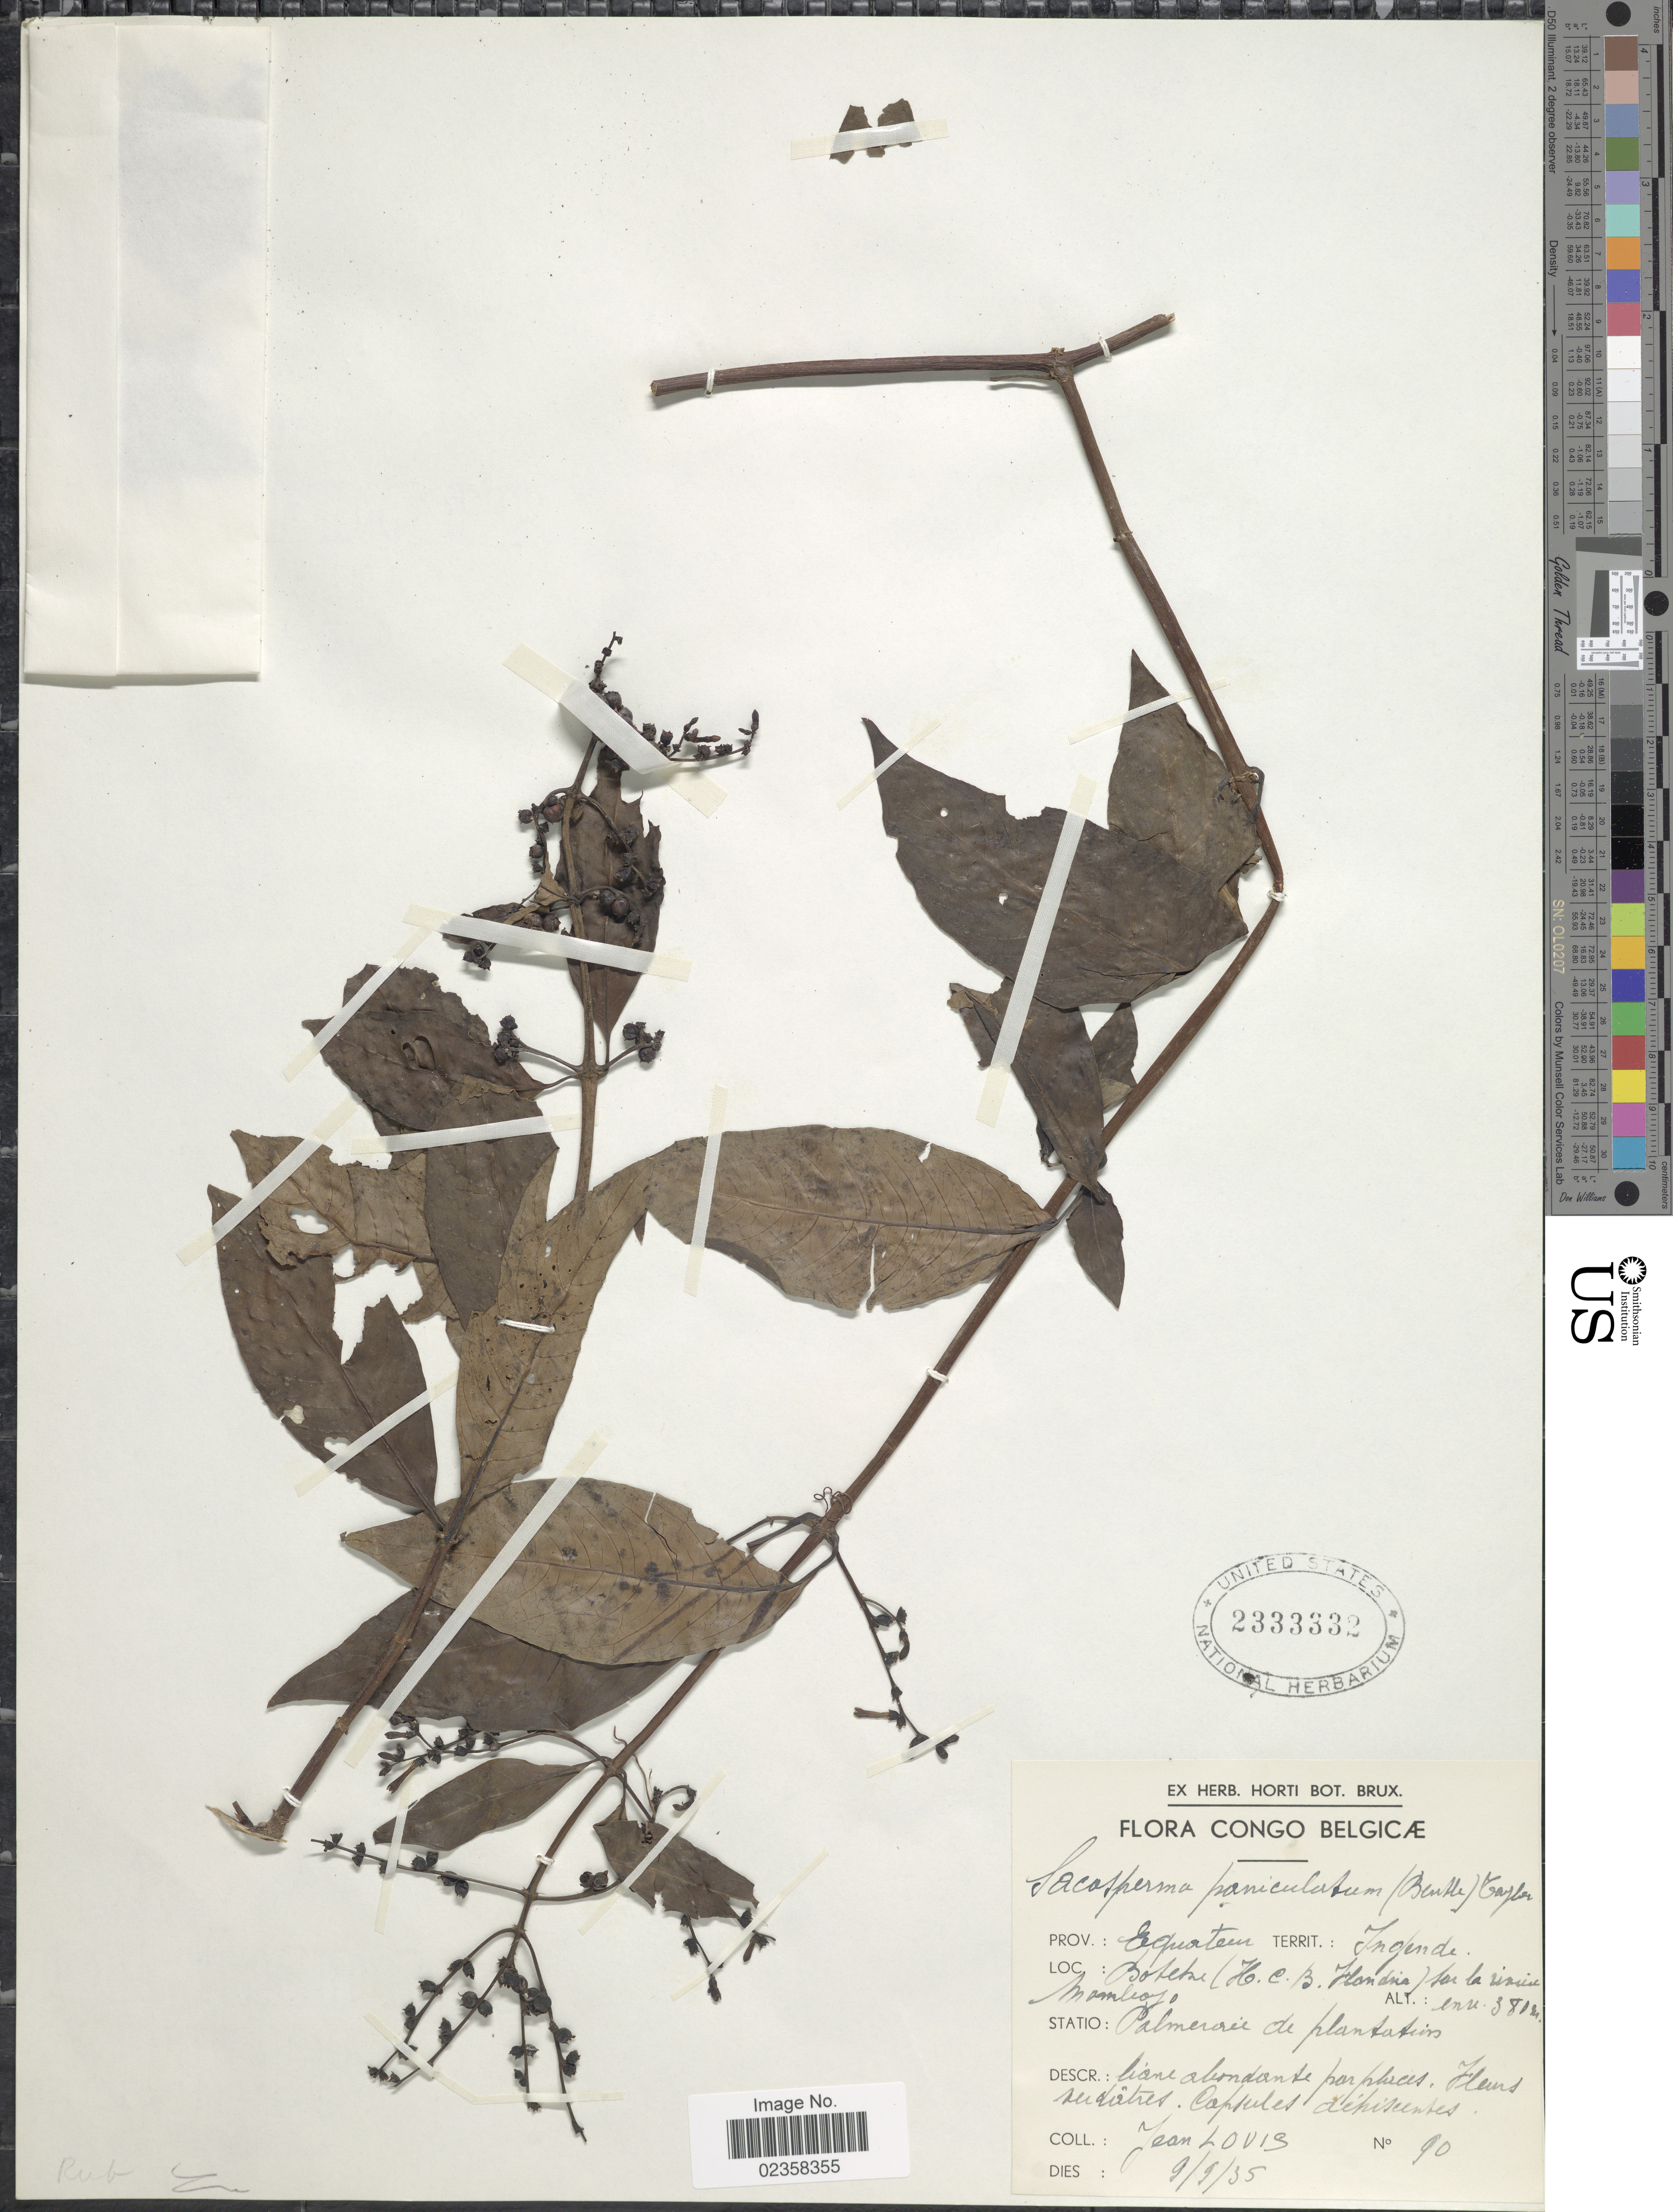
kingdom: Plantae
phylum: Tracheophyta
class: Magnoliopsida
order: Gentianales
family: Rubiaceae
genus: Sacosperma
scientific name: Sacosperma paniculatum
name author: (Benth.) G. Taylor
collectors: J. Louis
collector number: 90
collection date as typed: Transcribed d/m/y: 9/9/35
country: Congo, Democratic Republic of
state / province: Equateur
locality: Congo Belgicae, Territ.: Ingende, Botetse (H.C.B. Flordnia) sar le riviere Moboyo, Palmerie de plantation.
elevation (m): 380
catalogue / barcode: US 2333332